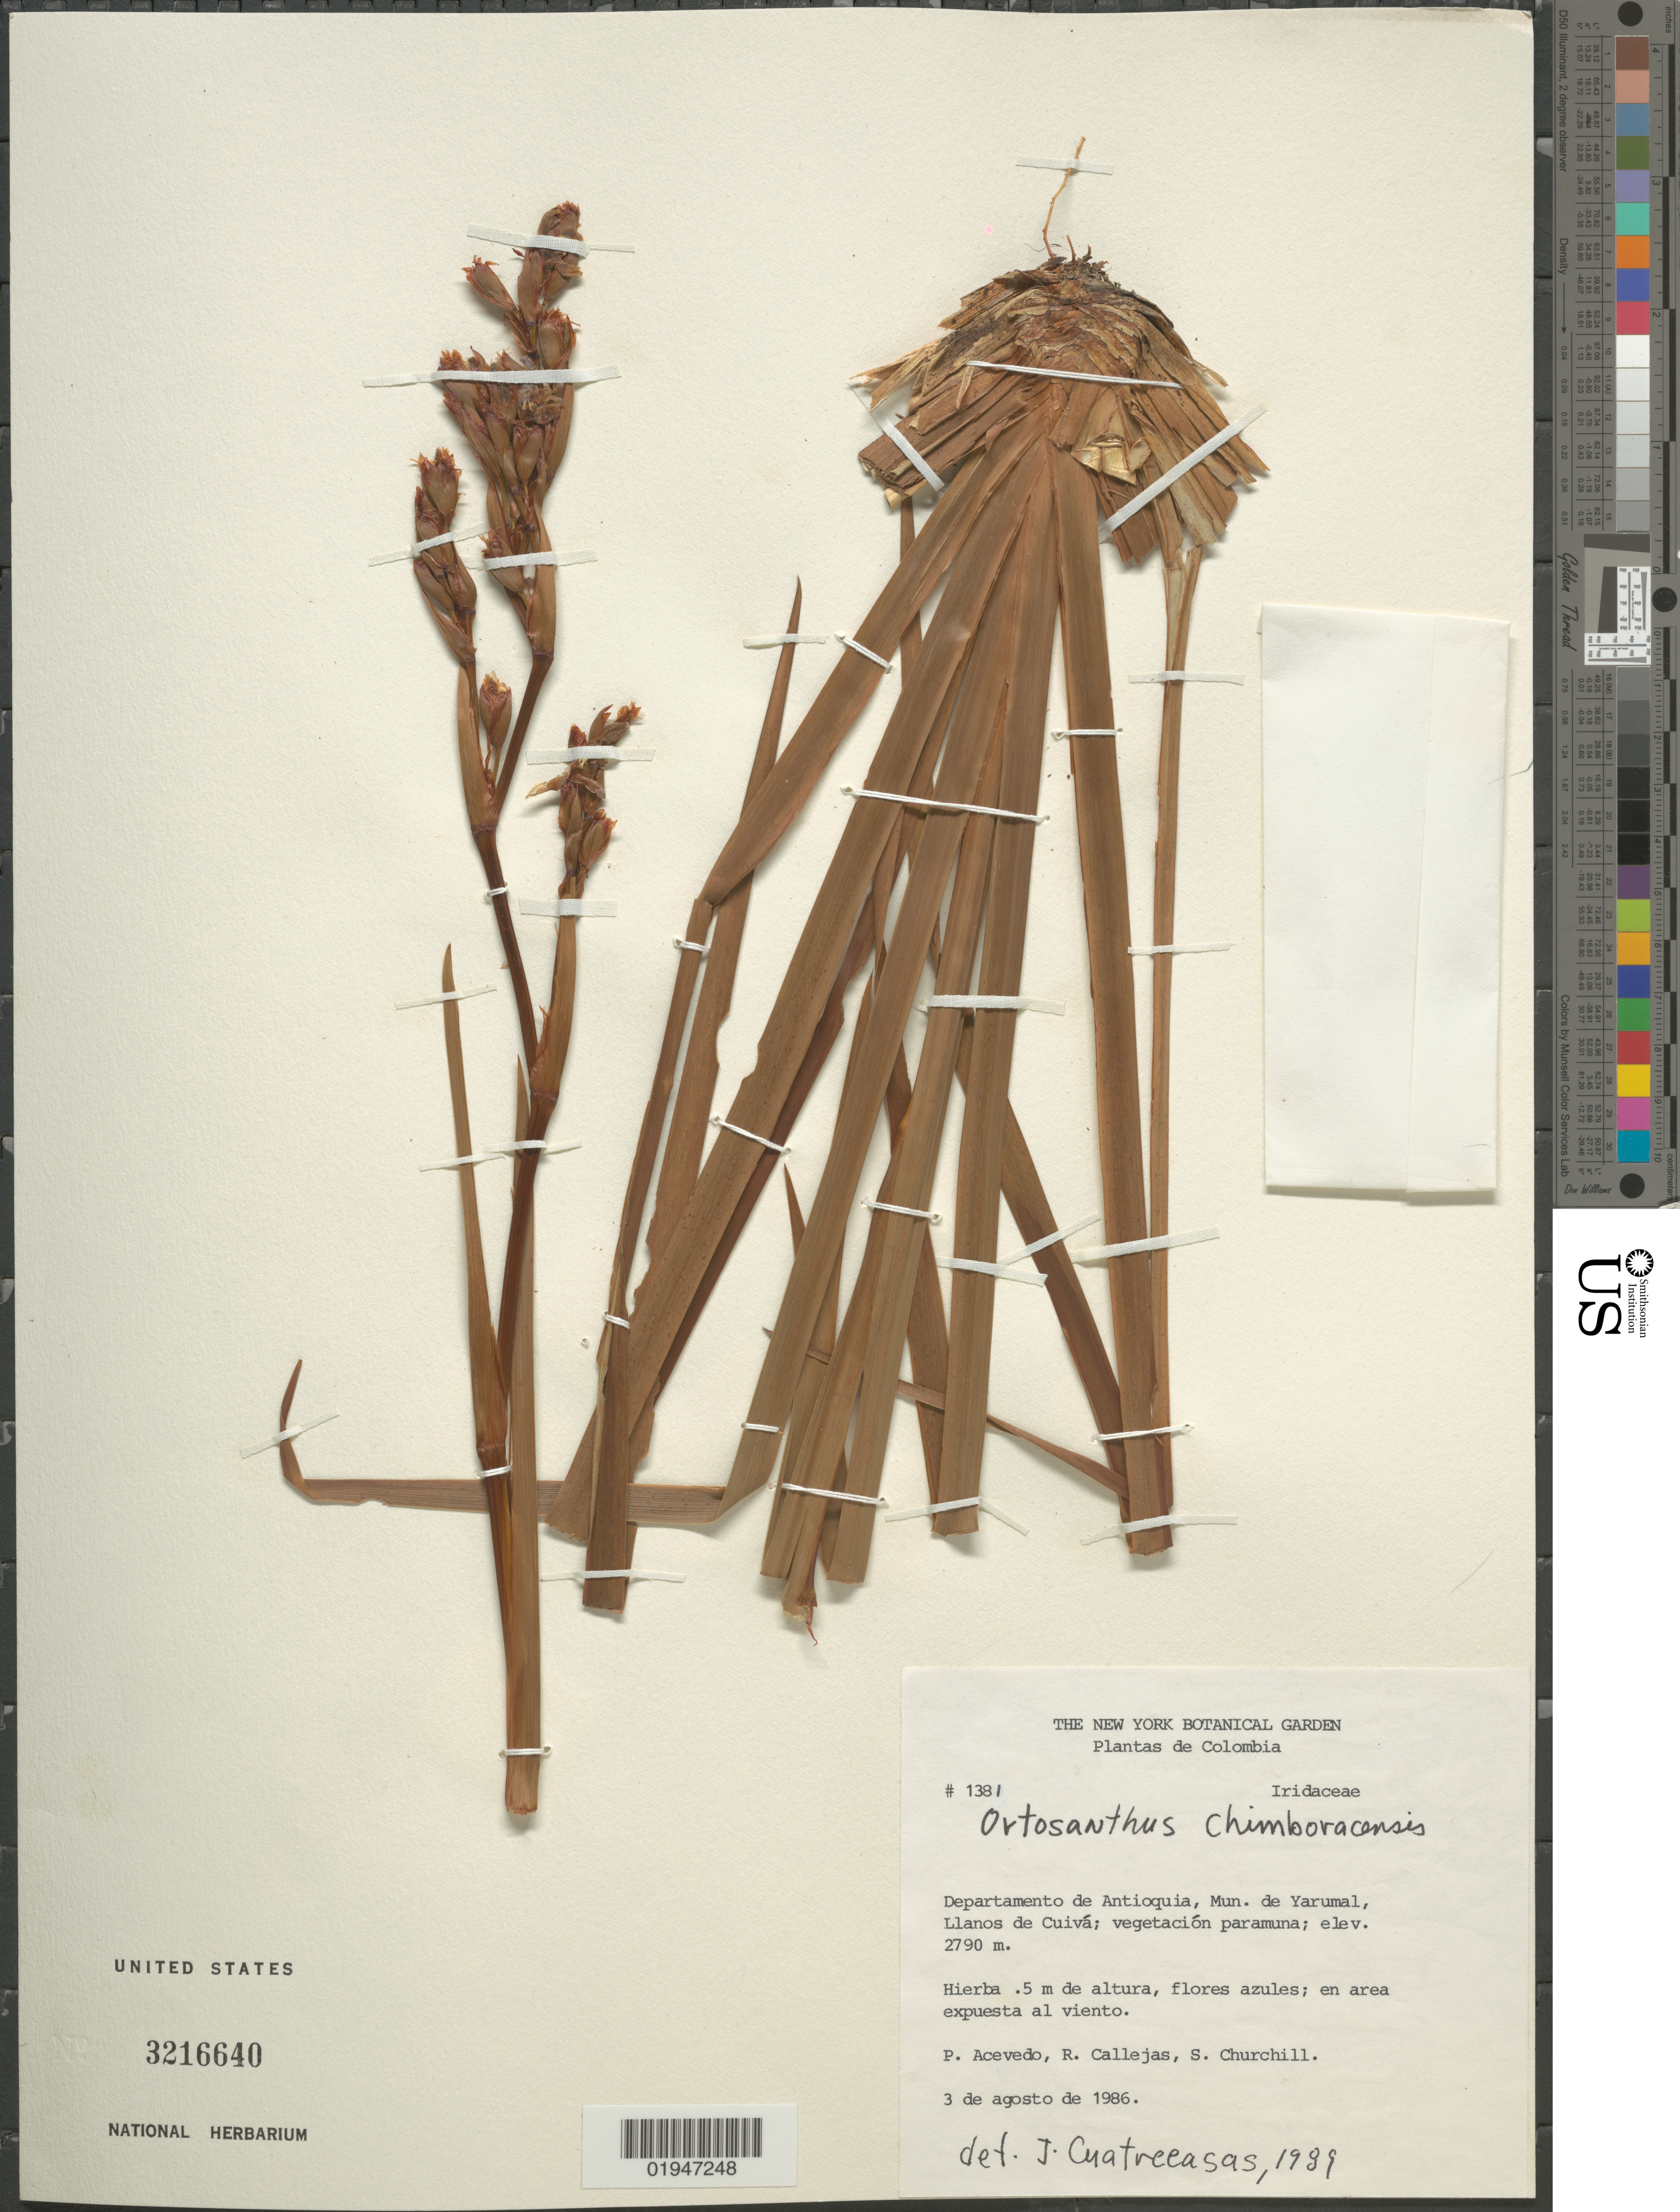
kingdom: Plantae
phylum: Tracheophyta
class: Liliopsida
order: Asparagales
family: Iridaceae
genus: Orthrosanthus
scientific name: Orthrosanthus chimboracensis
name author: (Kunth) Baker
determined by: Cuatrecasas, J.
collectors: P. Acevedo-Rodr., R. Callejas & S. Churchill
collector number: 1381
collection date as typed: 03 Aug 1986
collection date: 1986-08-03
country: Colombia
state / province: Antioquia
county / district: Yarumal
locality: Depart. Antioquia; Municipio de Yarumal; Ylanos de Cuiva.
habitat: En area expuesta.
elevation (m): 2790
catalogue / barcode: US 3216640